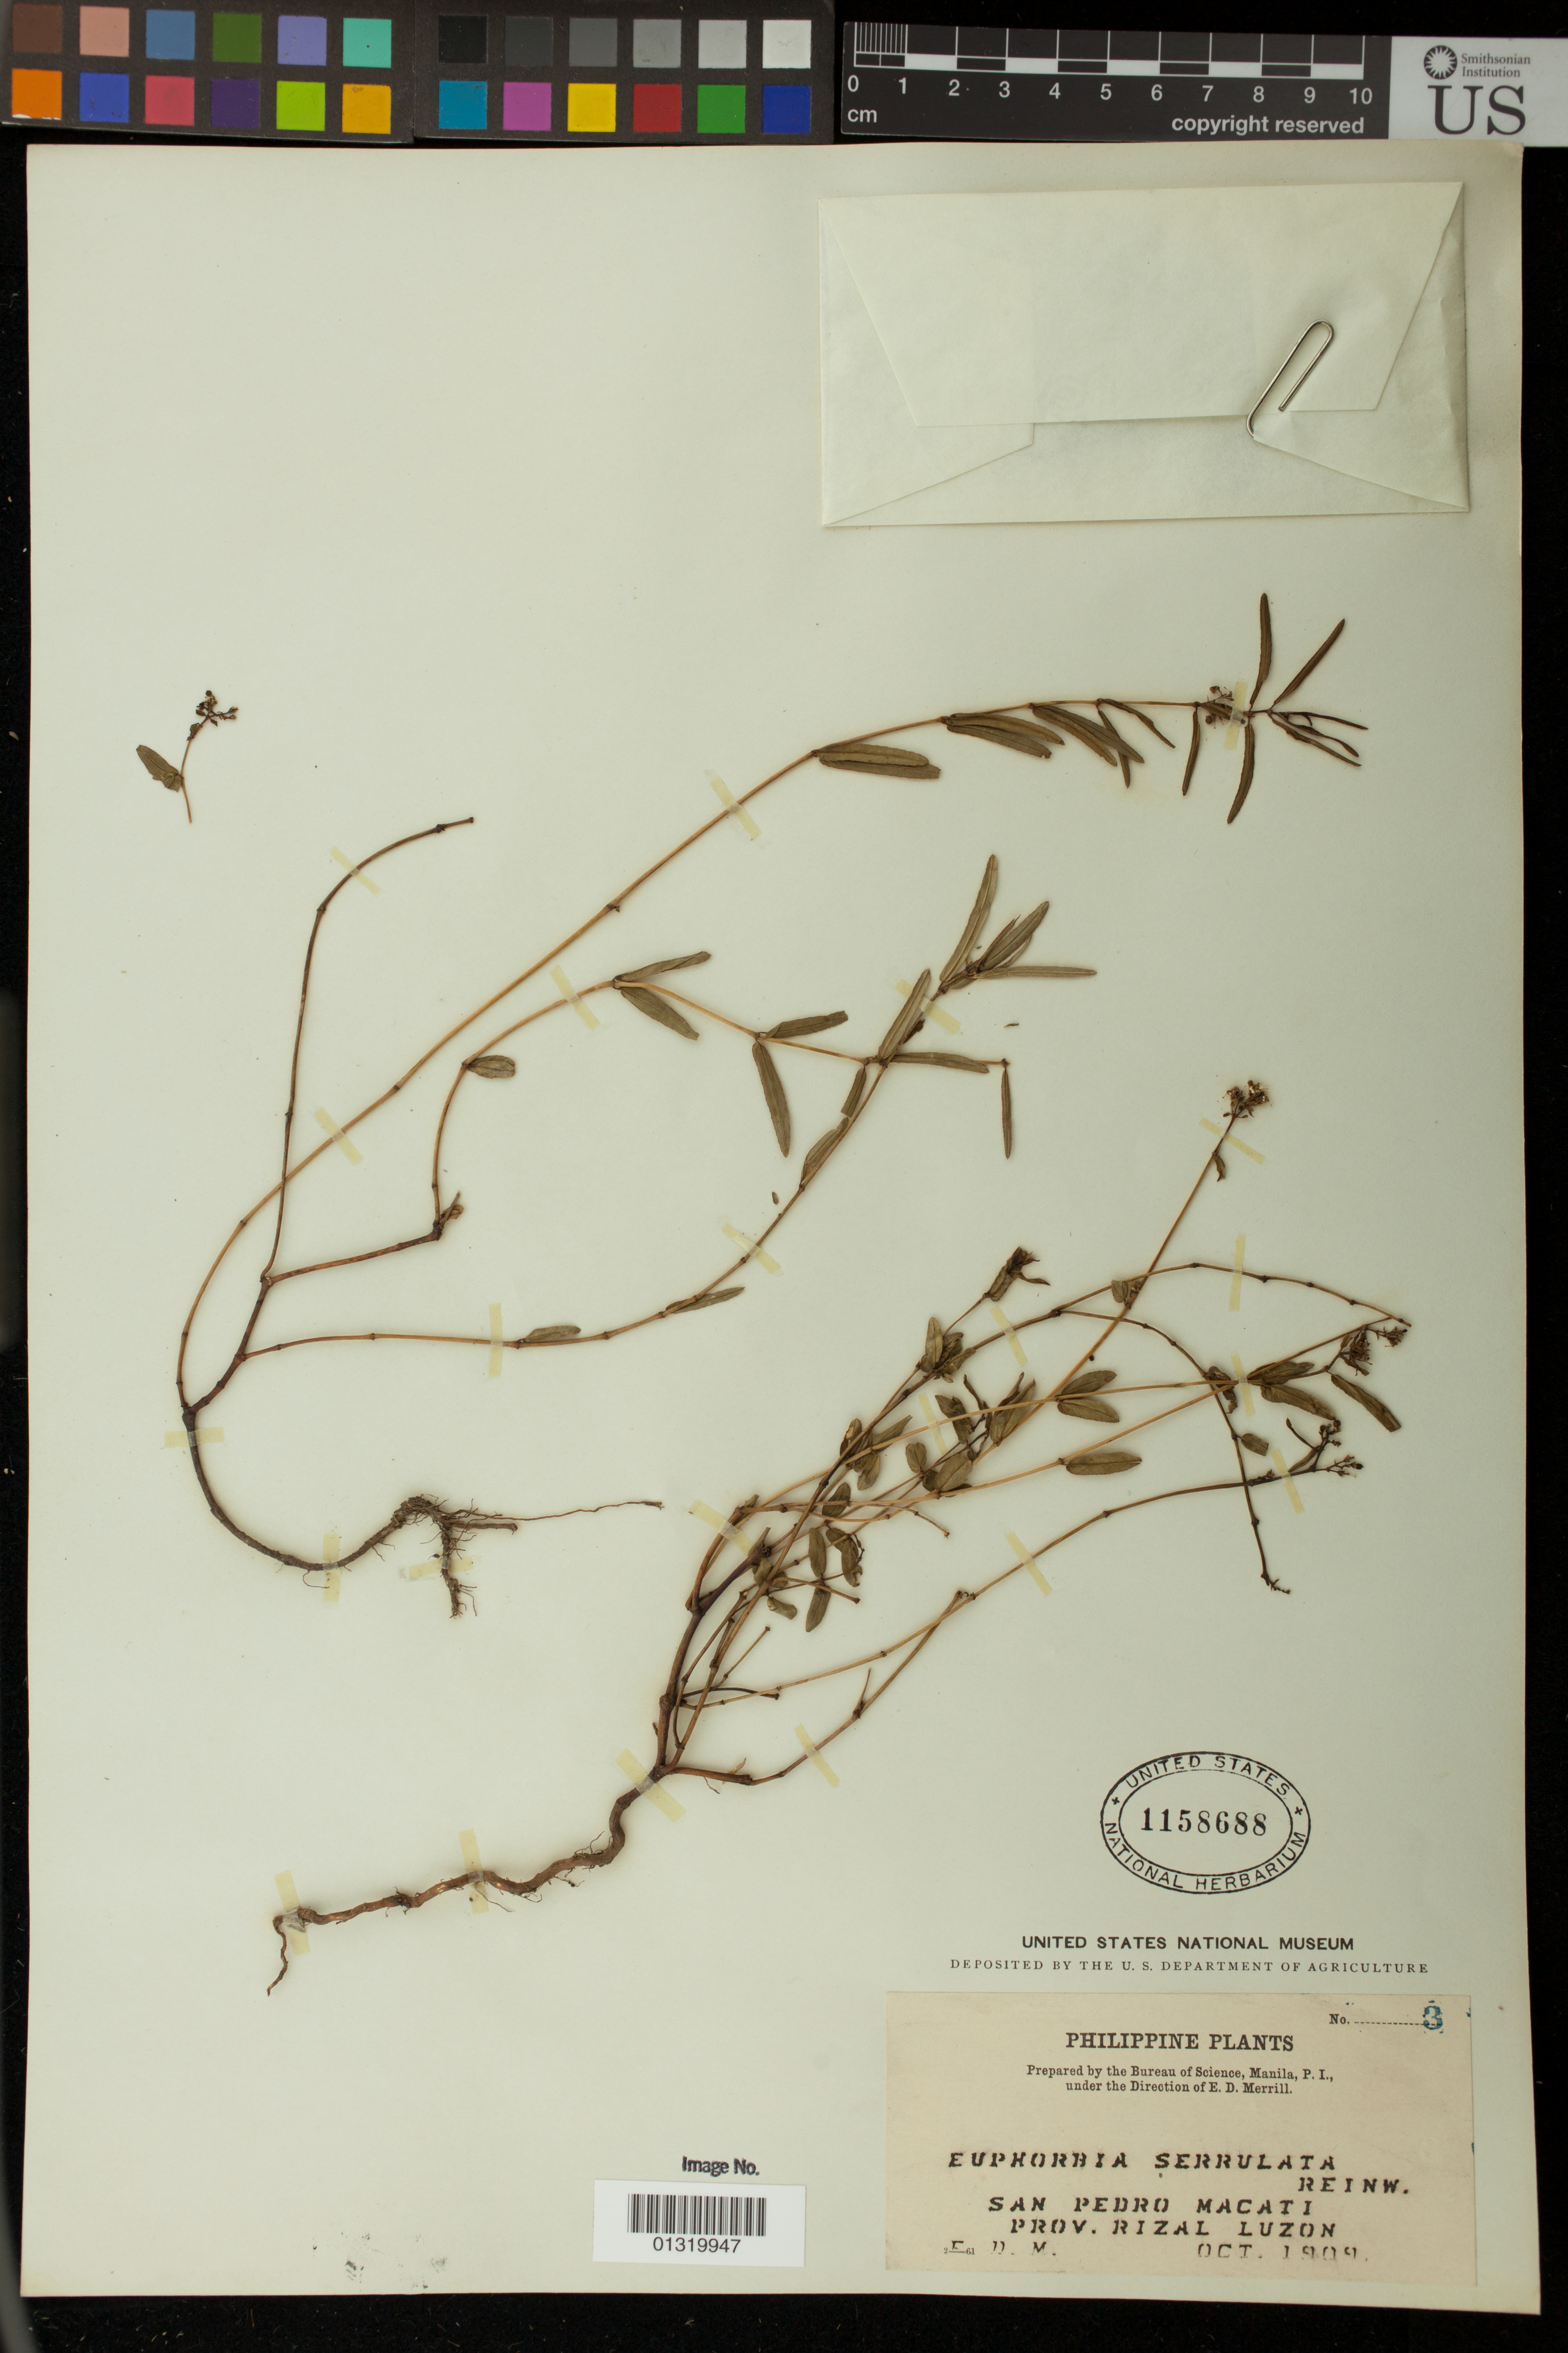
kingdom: Plantae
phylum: Tracheophyta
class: Magnoliopsida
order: Malpighiales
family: Euphorbiaceae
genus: Euphorbia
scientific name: Euphorbia bifida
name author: Hook. & Arn.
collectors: E. Merrill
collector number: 3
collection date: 1909-10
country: Philippines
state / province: National Capital Region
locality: San Pedro Macati; Rizal Luzon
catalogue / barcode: US 1158688